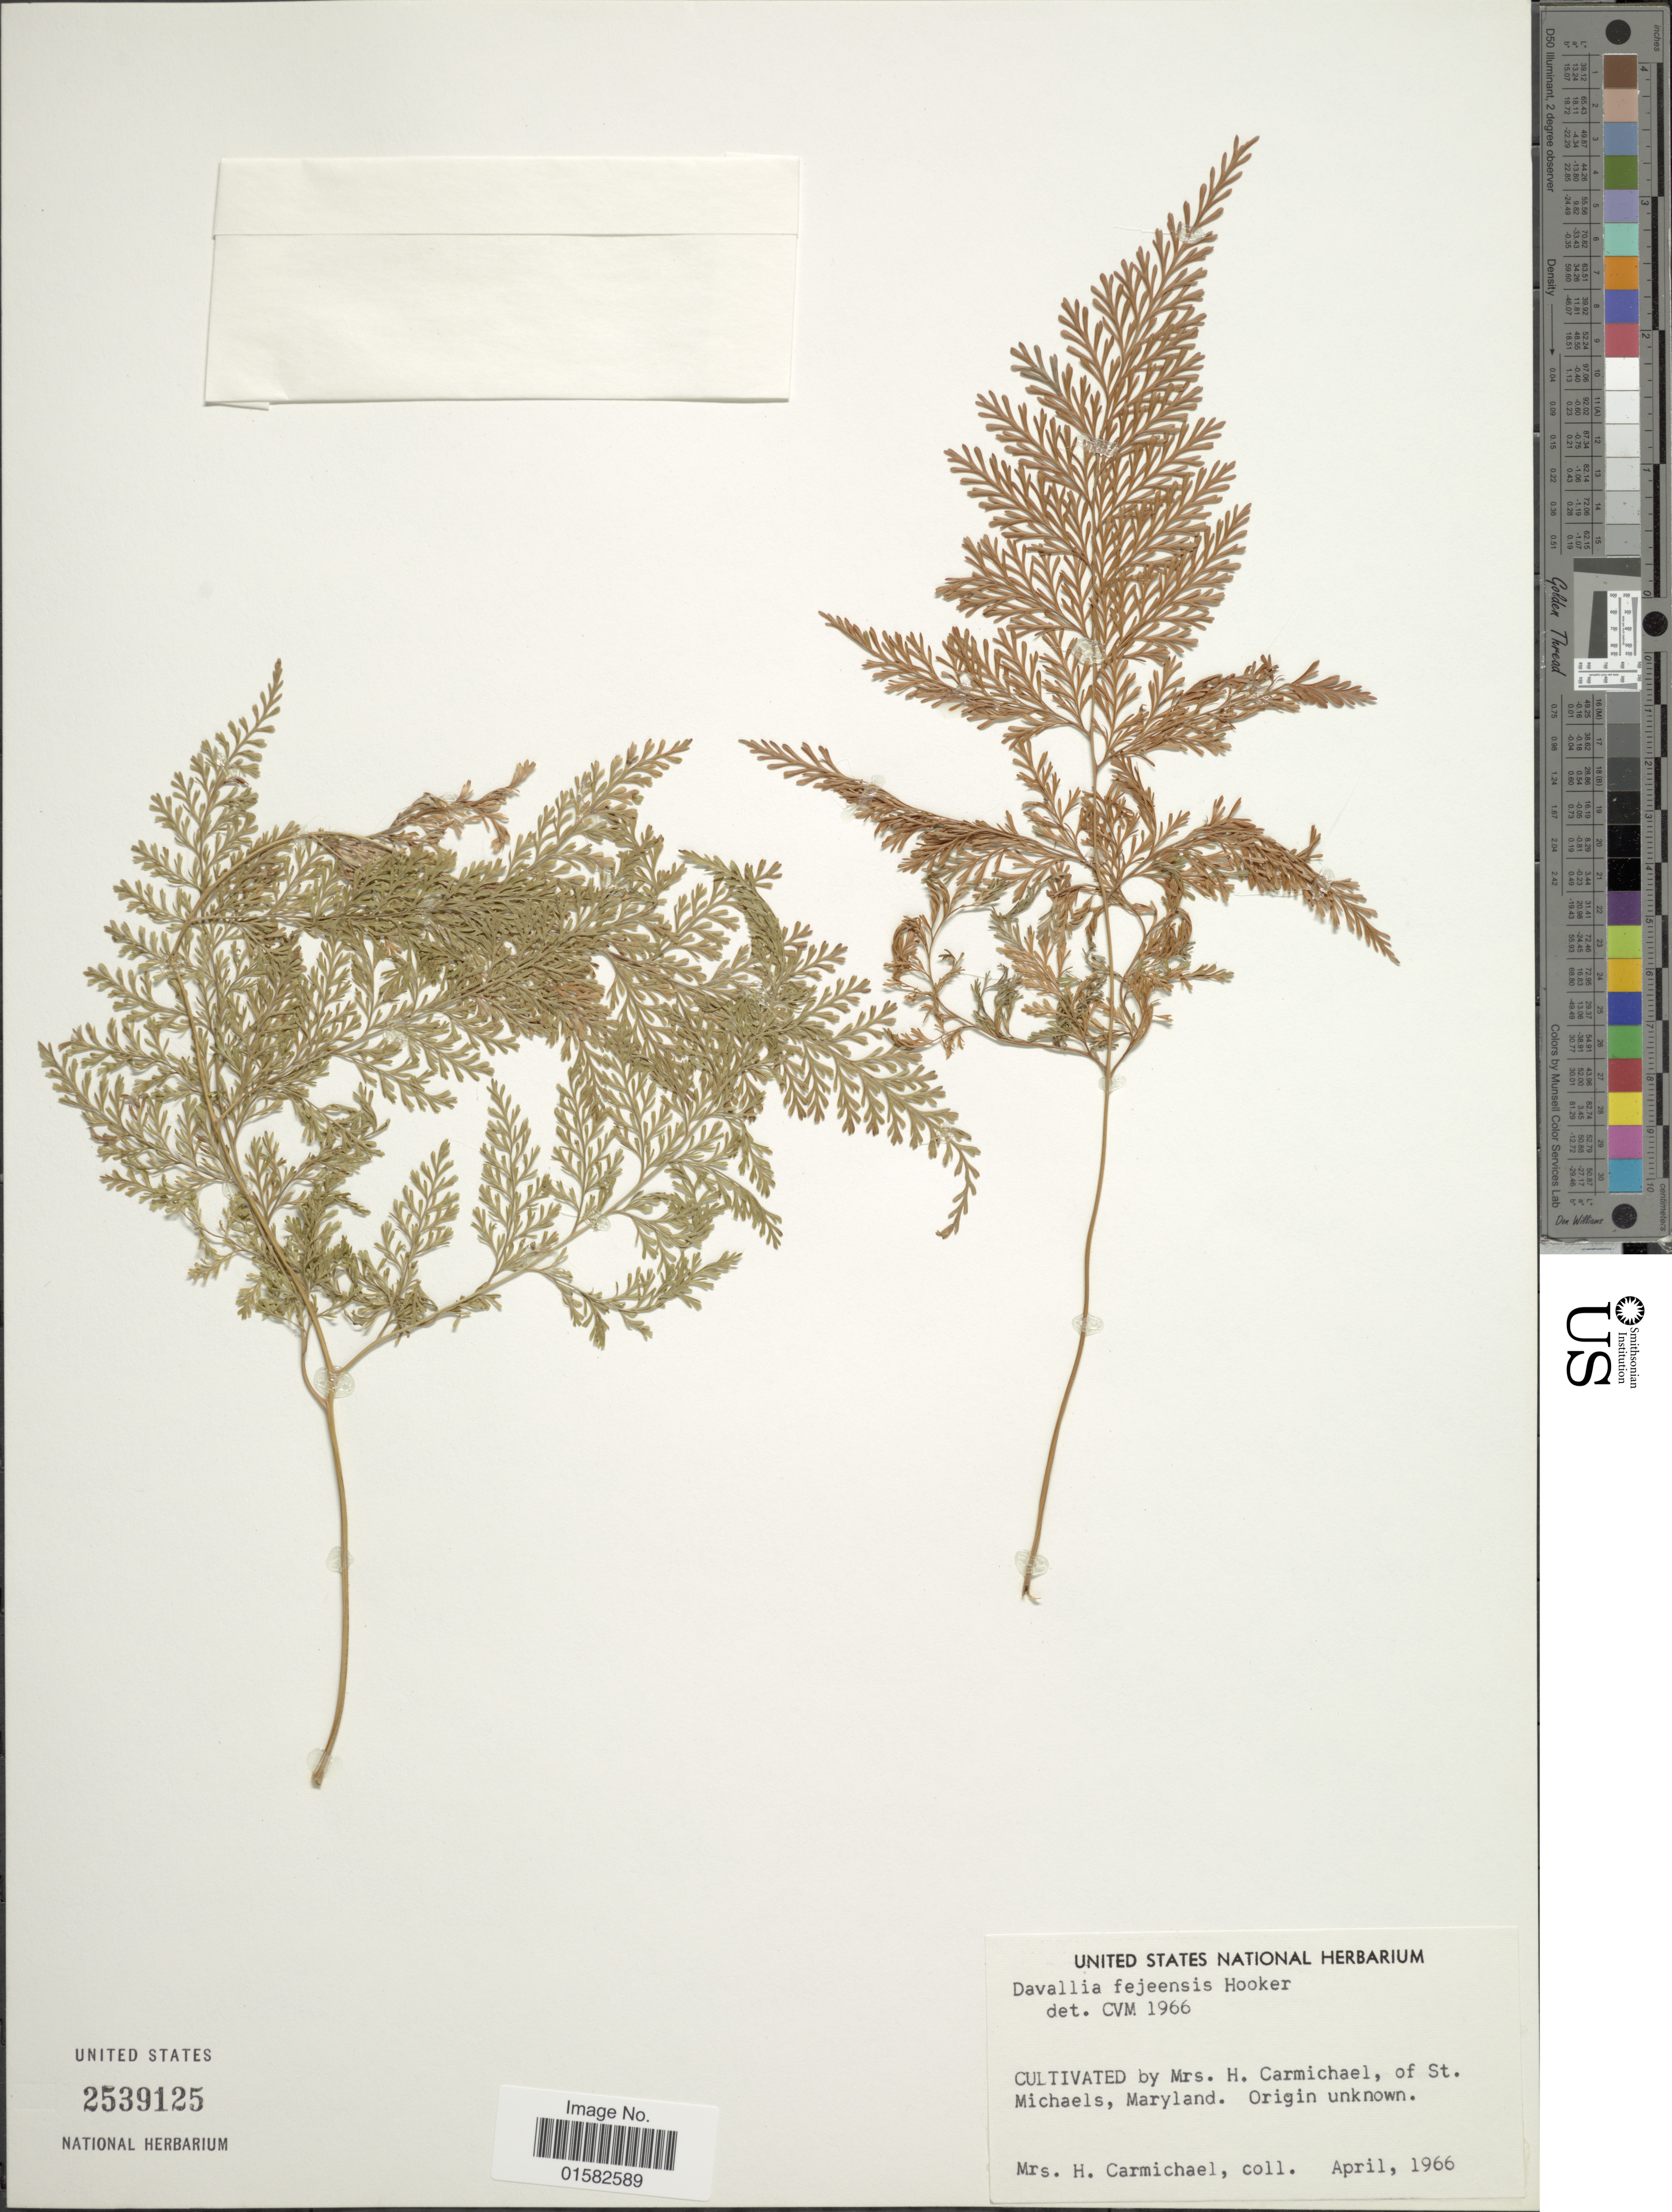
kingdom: Plantae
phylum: Tracheophyta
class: Polypodiopsida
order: Polypodiales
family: Davalliaceae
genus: Davallia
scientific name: Davallia fejeensis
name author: Hook.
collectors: H. Carmichael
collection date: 1966-04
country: United States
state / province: Maryland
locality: Of St. Michaels, Maryland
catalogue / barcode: US 2539125